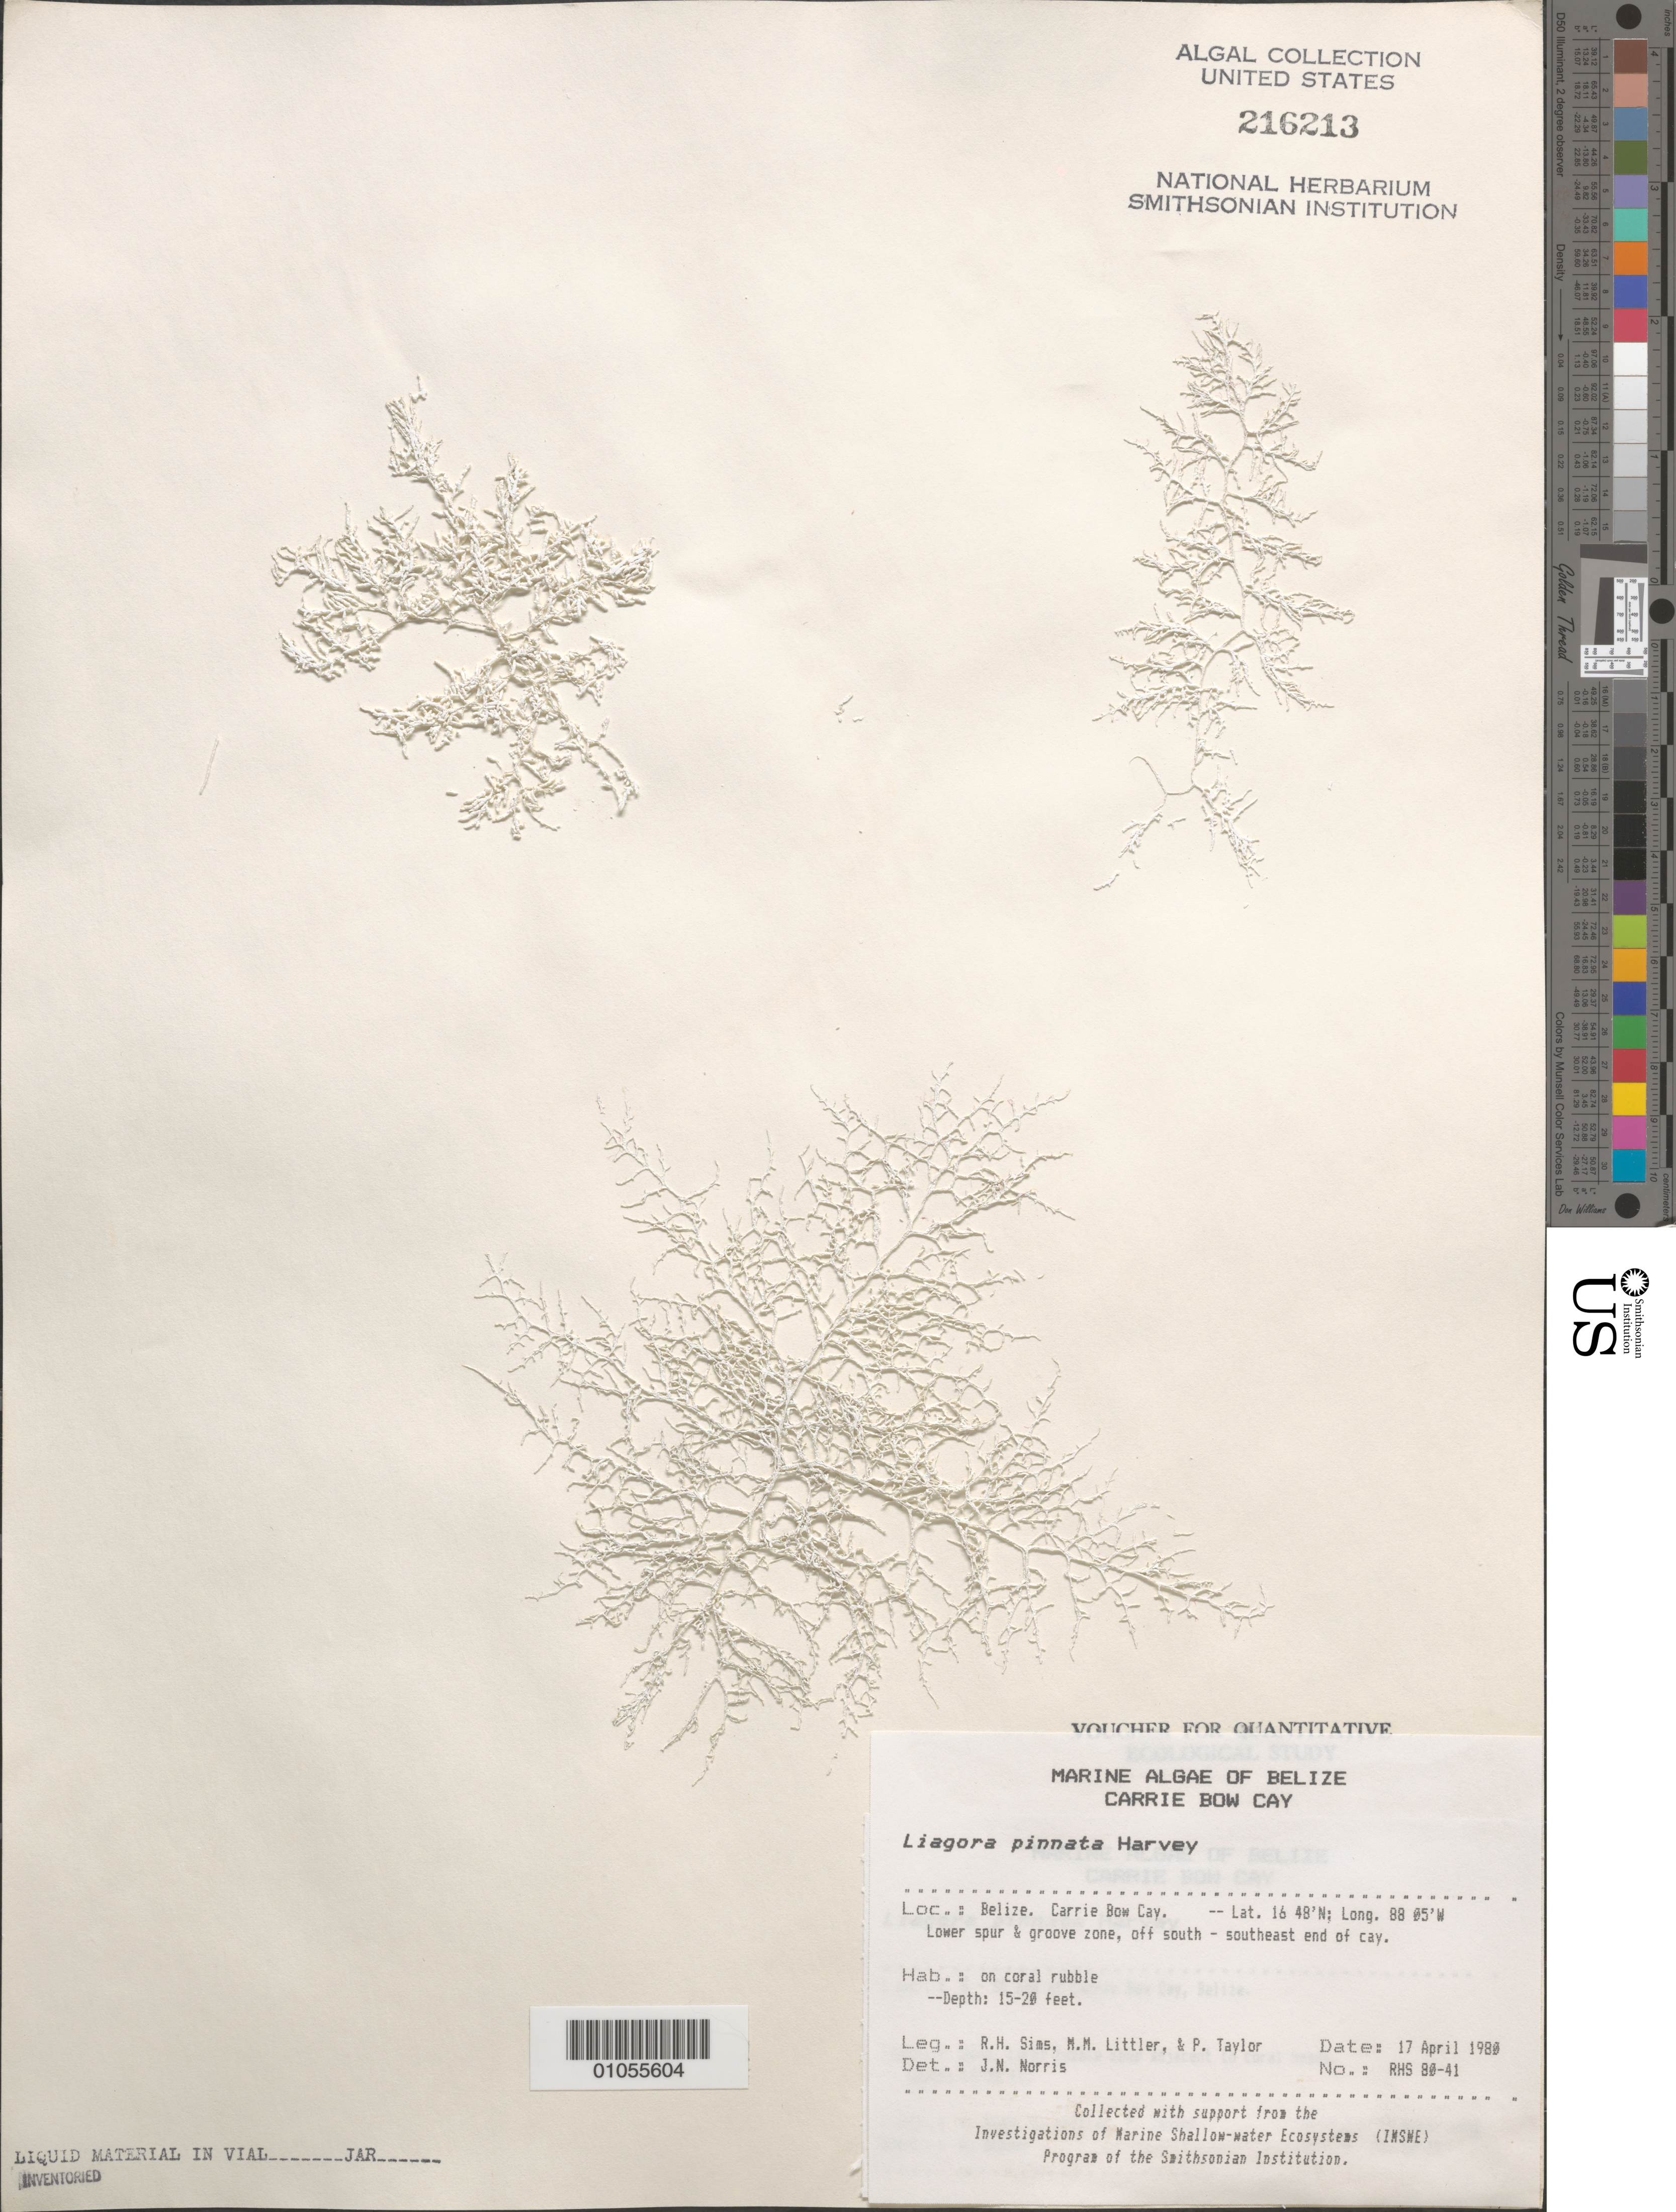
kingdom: Plantae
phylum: Rhodophyta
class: Florideophyceae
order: Nemaliales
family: Liagoraceae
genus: Liagora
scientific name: Liagora pinnata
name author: Harv.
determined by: Norris, James N.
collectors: R. H. Sims, M. M. Littler & P. R. Taylor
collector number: RHS 80-41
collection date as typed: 17 Apr 1980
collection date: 1980-04-17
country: Belize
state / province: Stann Creek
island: Carrie Bow Cay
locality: Lower spur and groove zone, off south southeast end of the cay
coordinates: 16 48'N, 88 05'W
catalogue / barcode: US 216213